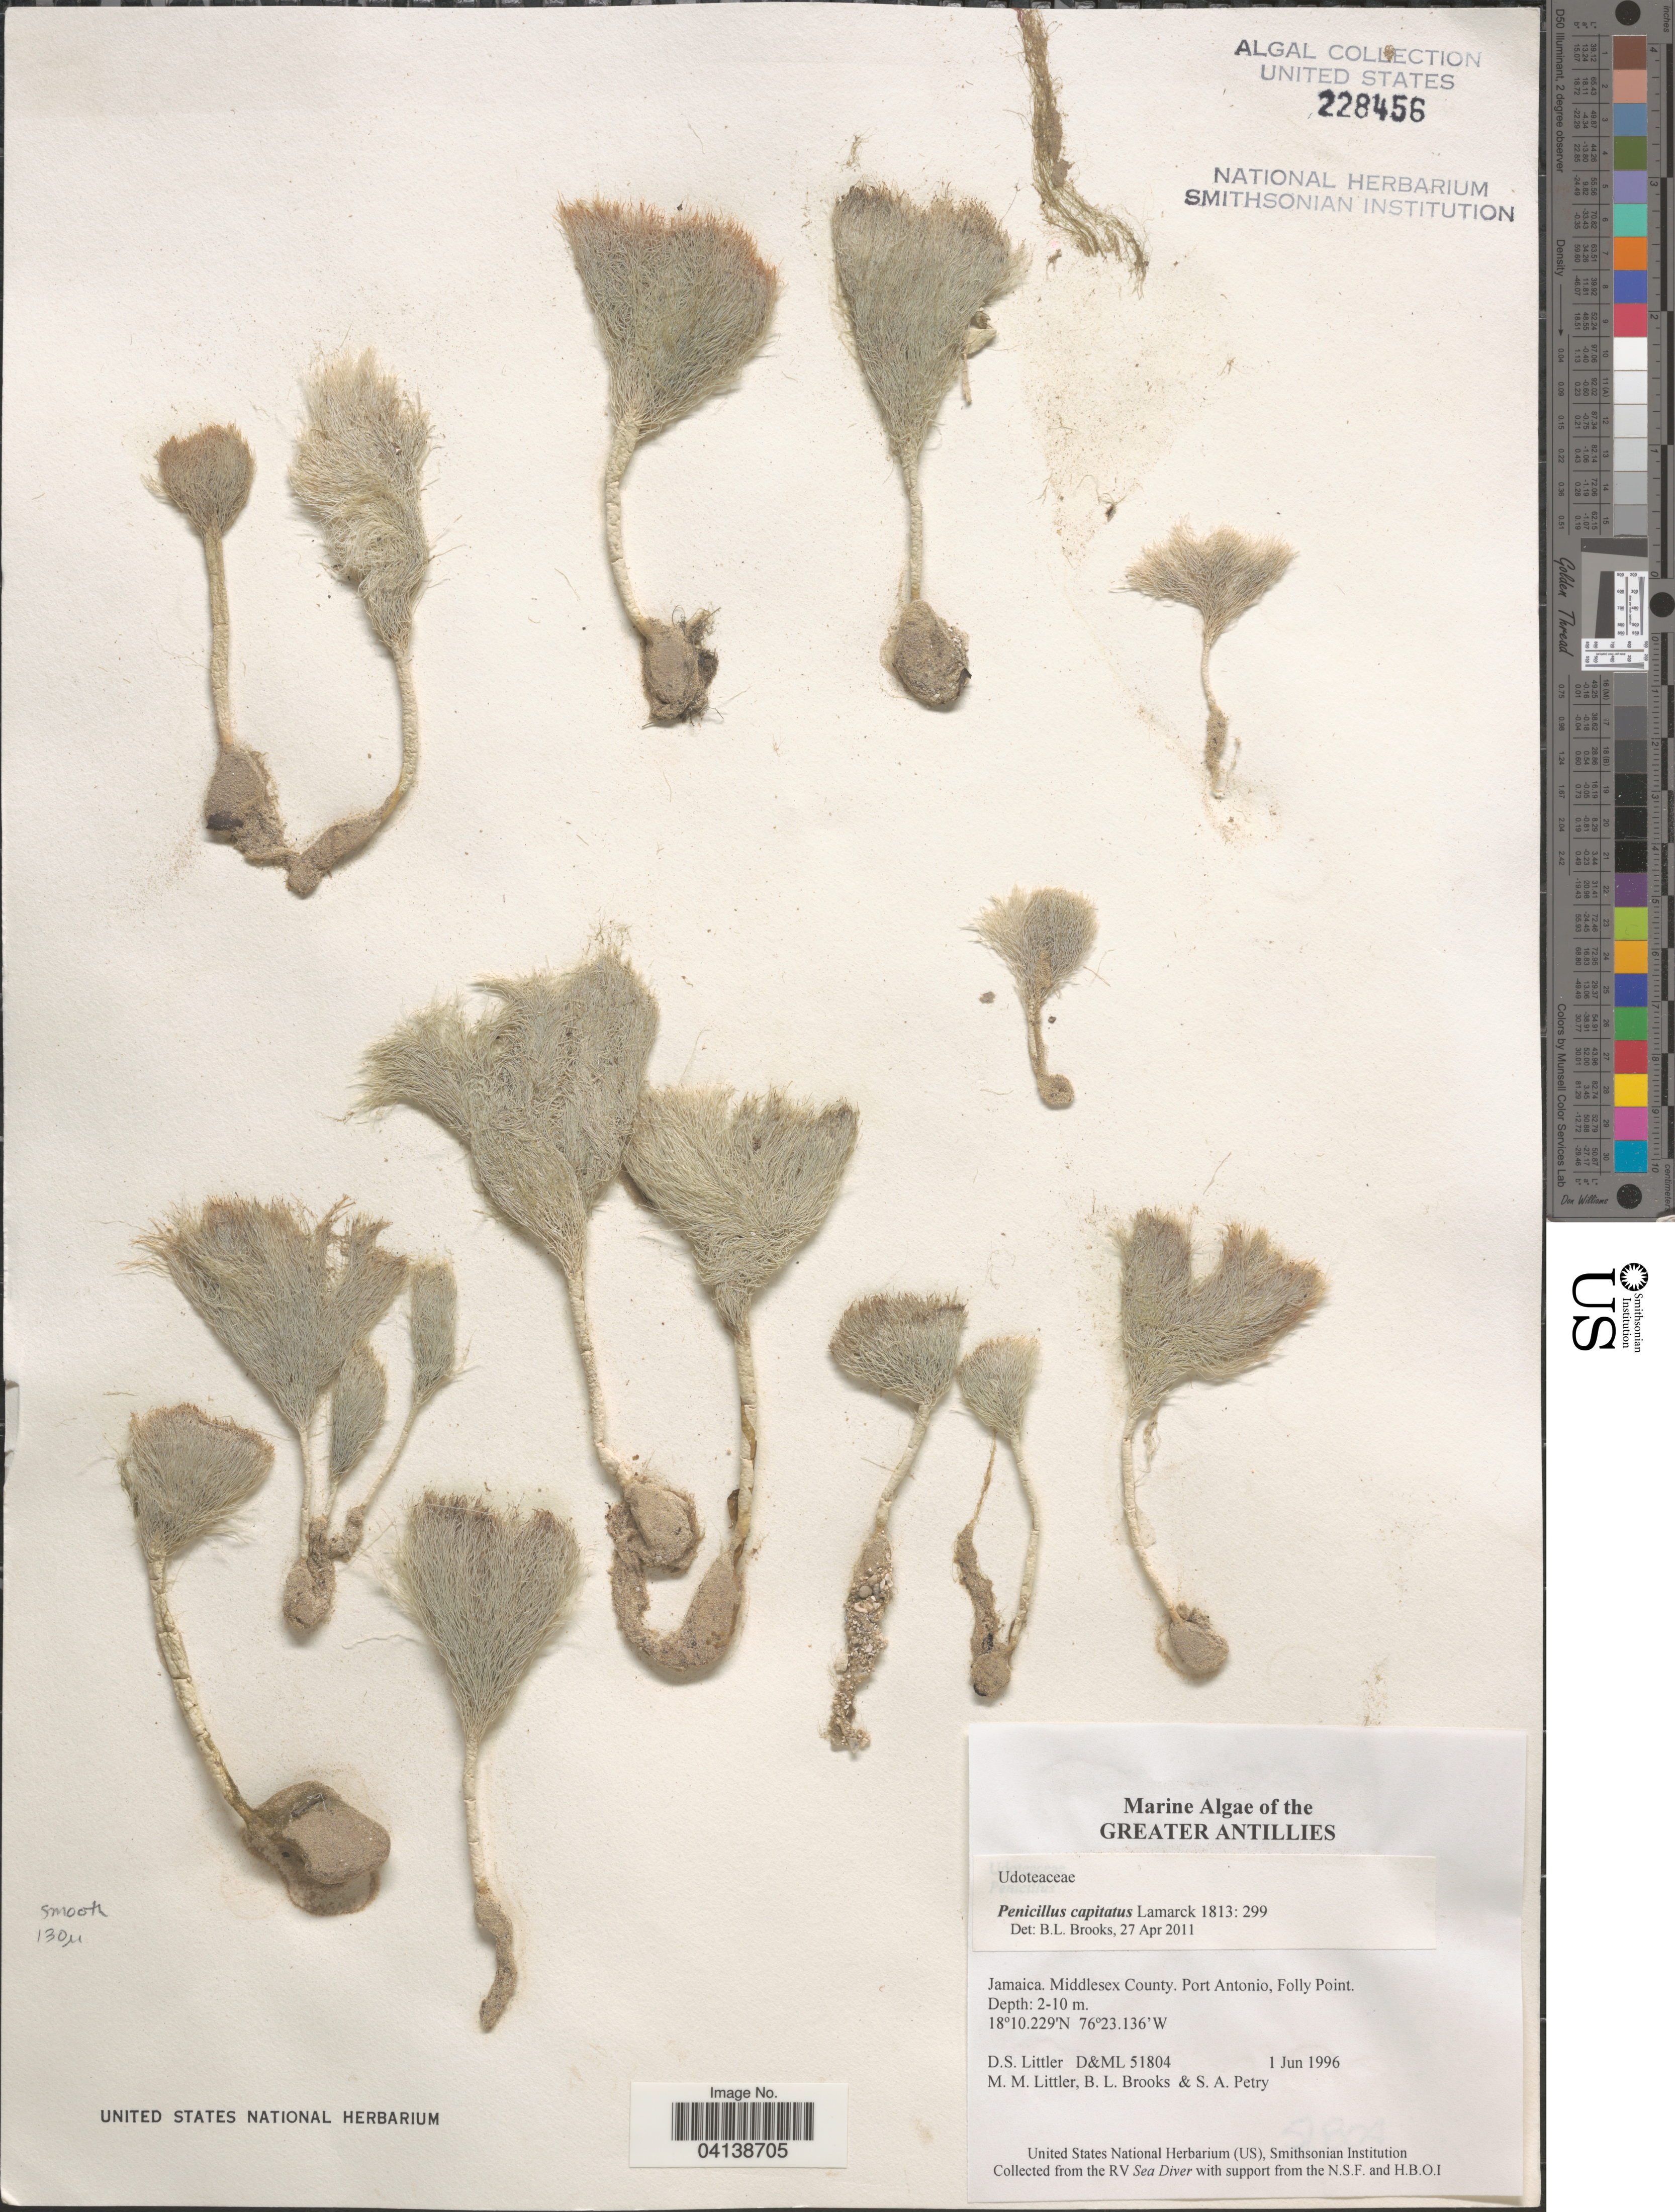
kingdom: Plantae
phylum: Chlorophyta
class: Ulvophyceae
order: Bryopsidales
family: Udoteaceae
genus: Penicillus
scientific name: Penicillus capitatus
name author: Lam.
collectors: D. S. Littler, B. Brooks & S. Petry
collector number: D&ML51804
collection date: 1996-06-01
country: Jamaica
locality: Greater Antillies. Middlesex County. Port Antonio, Folly Point.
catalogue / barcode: US 228456